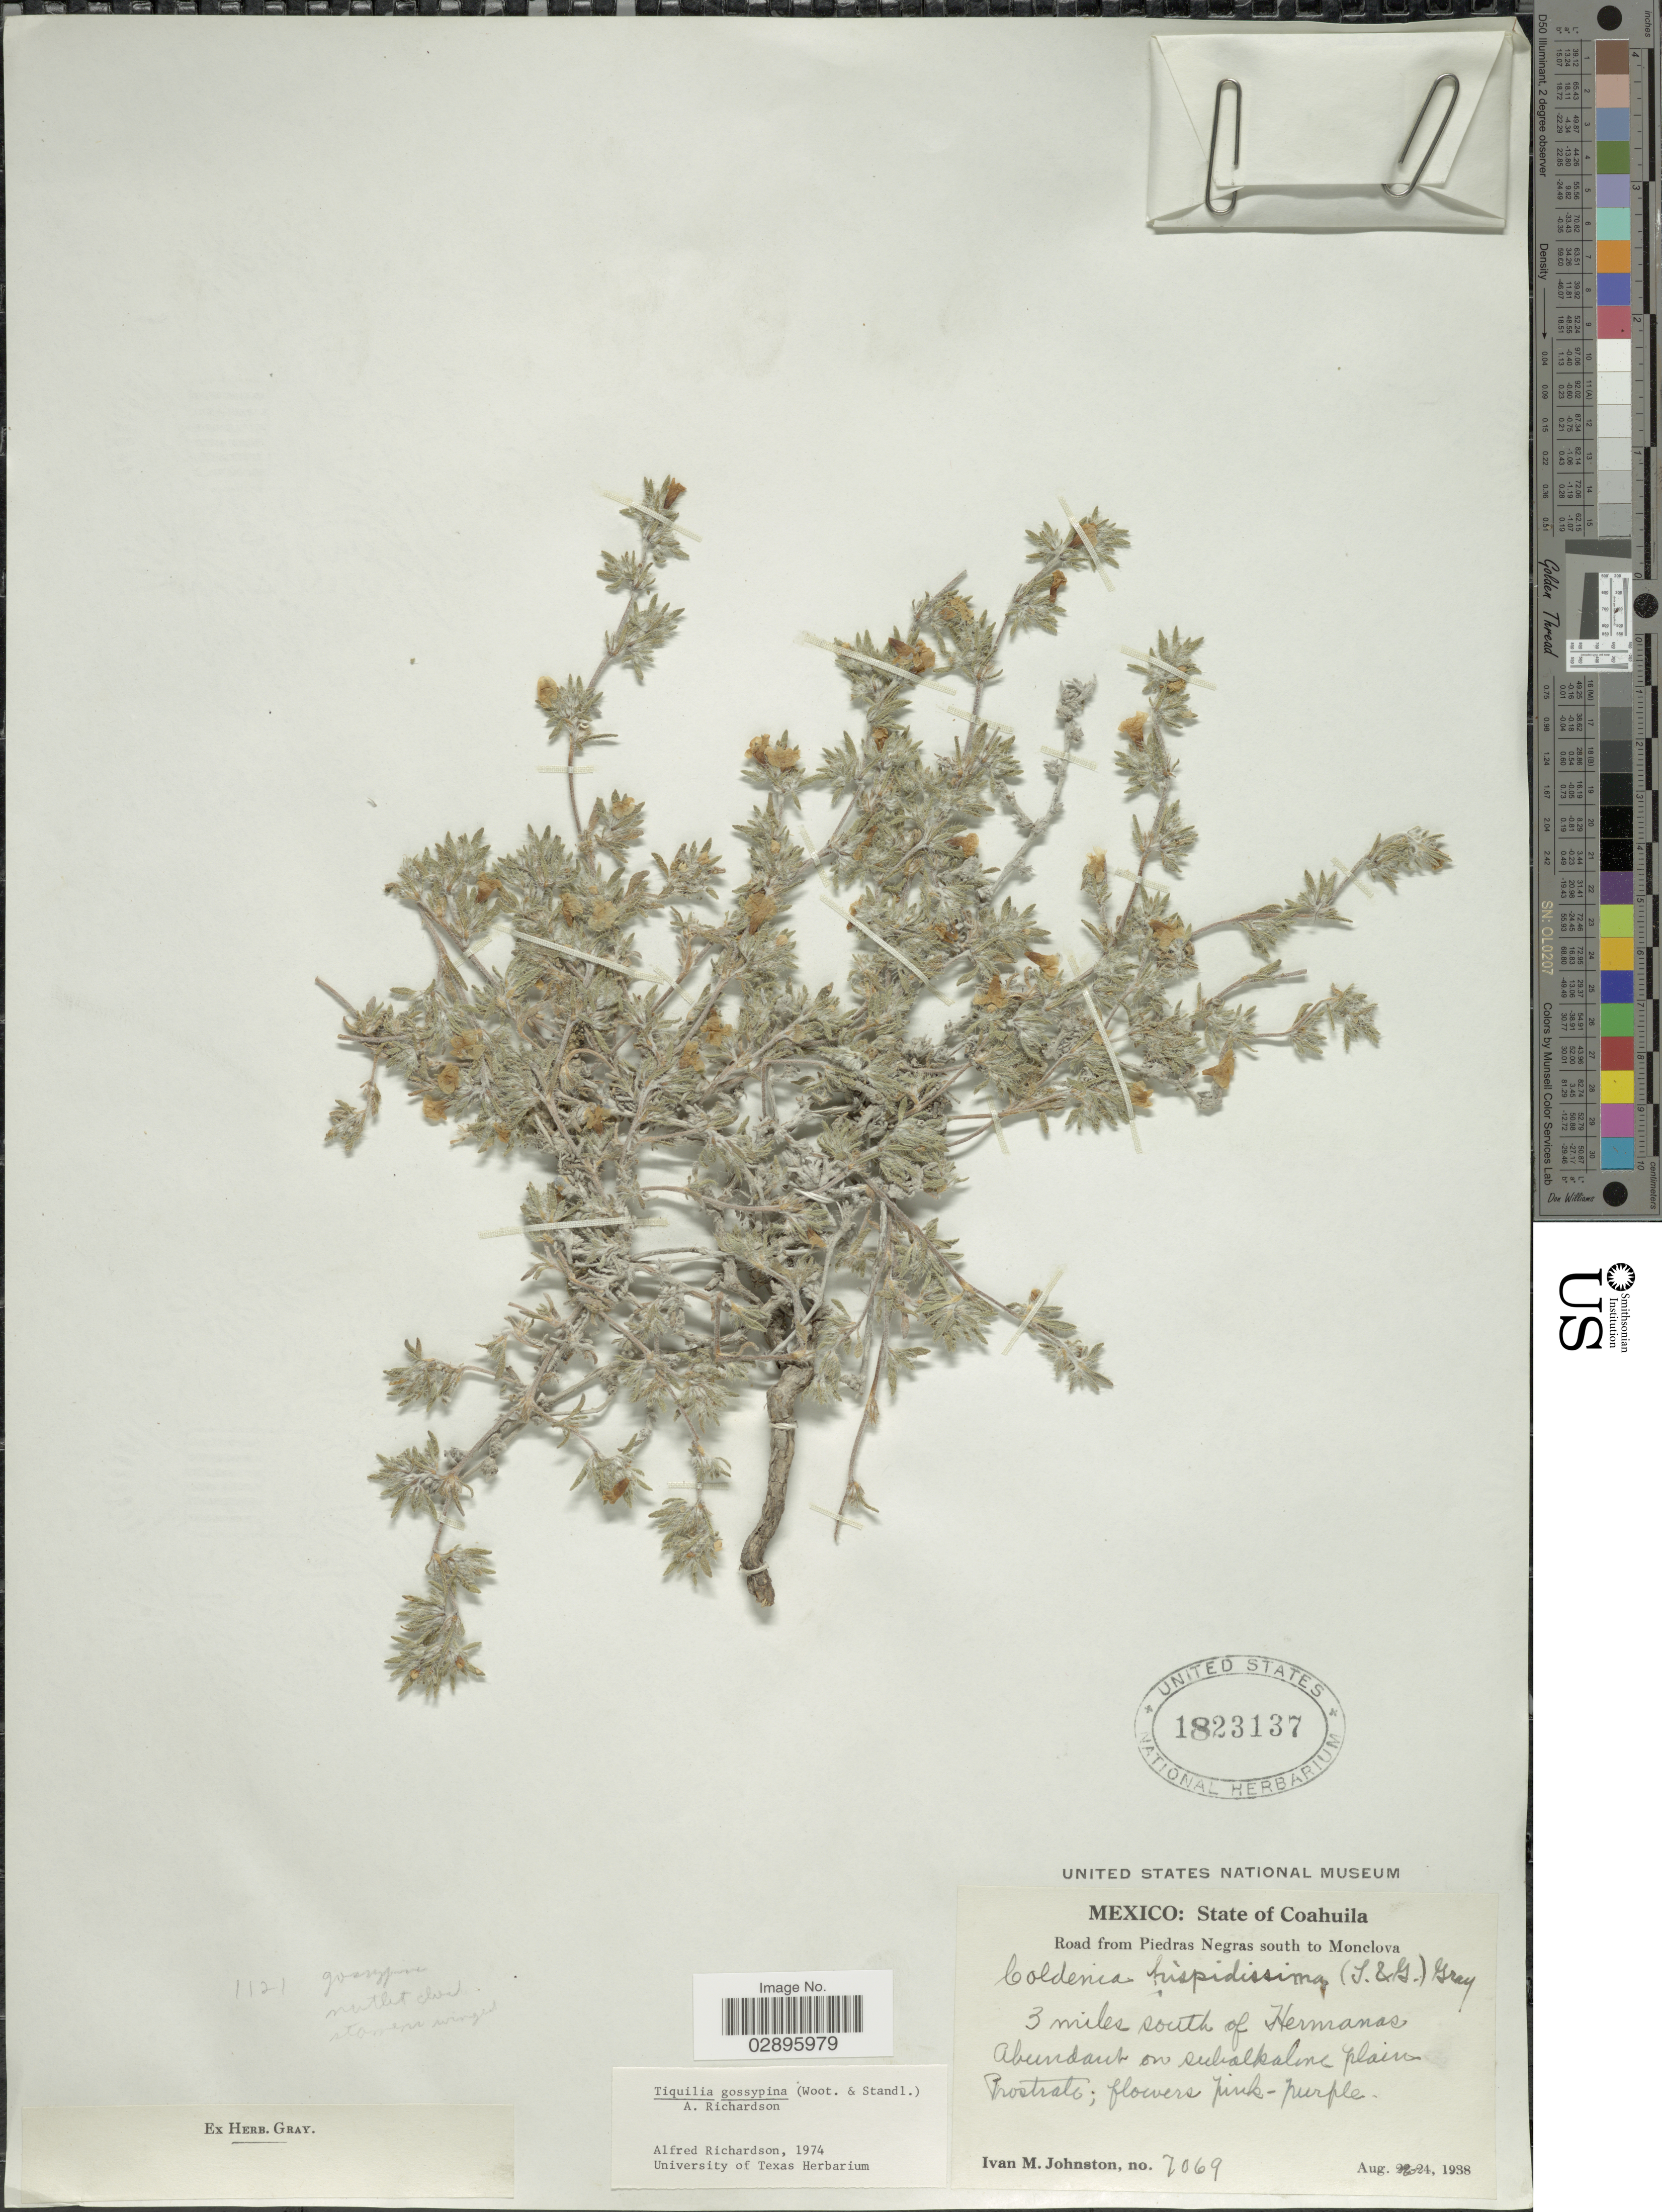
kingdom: Plantae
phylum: Tracheophyta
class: Magnoliopsida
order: Boraginales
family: Ehretiaceae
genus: Tiquilia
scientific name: Tiquilia gossypina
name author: (Wooton) A.T. Richardson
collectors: I.M. Johnston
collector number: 7069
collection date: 1938-08-24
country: Mexico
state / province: Coahuila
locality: Road from Piedras Negras south to Monclova. 3 miles south of Hermanas.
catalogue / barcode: US 1823137